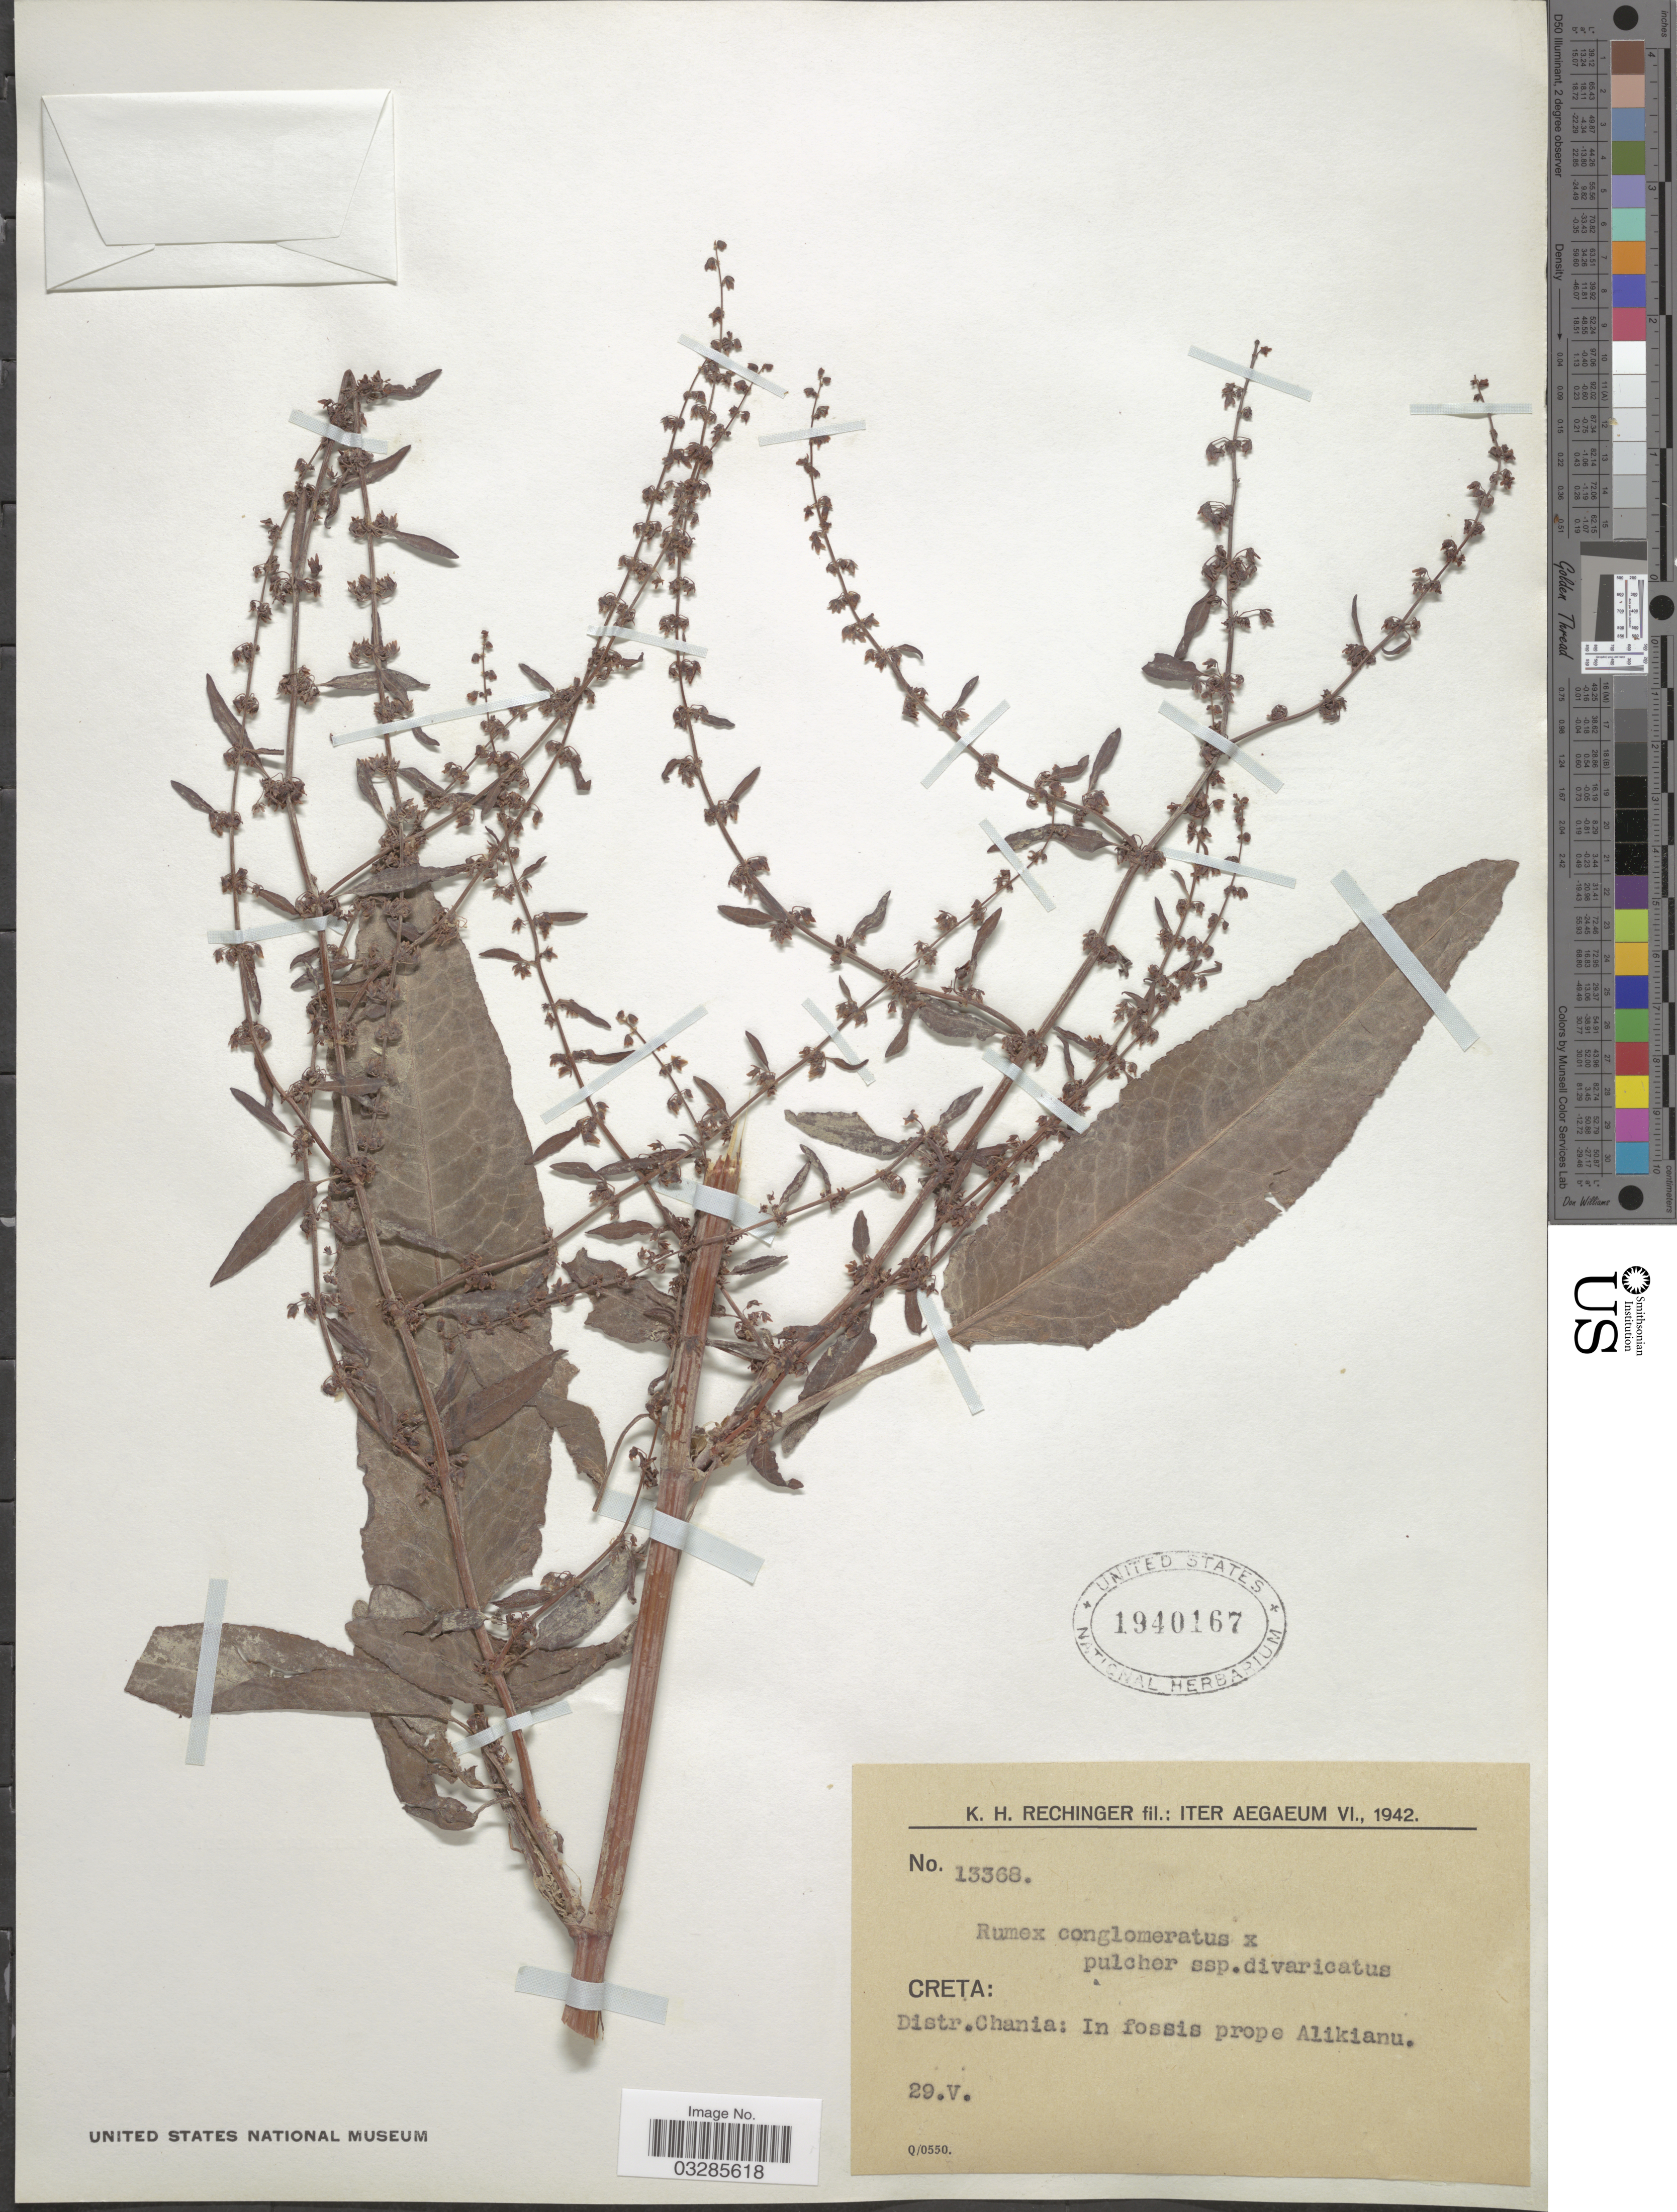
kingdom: Plantae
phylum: Tracheophyta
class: Magnoliopsida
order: Caryophyllales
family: Polygonaceae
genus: Rumex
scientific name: Rumex conglomeratus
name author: Murray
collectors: K. H. Rechinger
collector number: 13368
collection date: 1942-05-29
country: Greece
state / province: Crete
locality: Iter Aegaeum. Distr. Chania: In fossis prope Alikianu.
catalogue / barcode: US 1940167